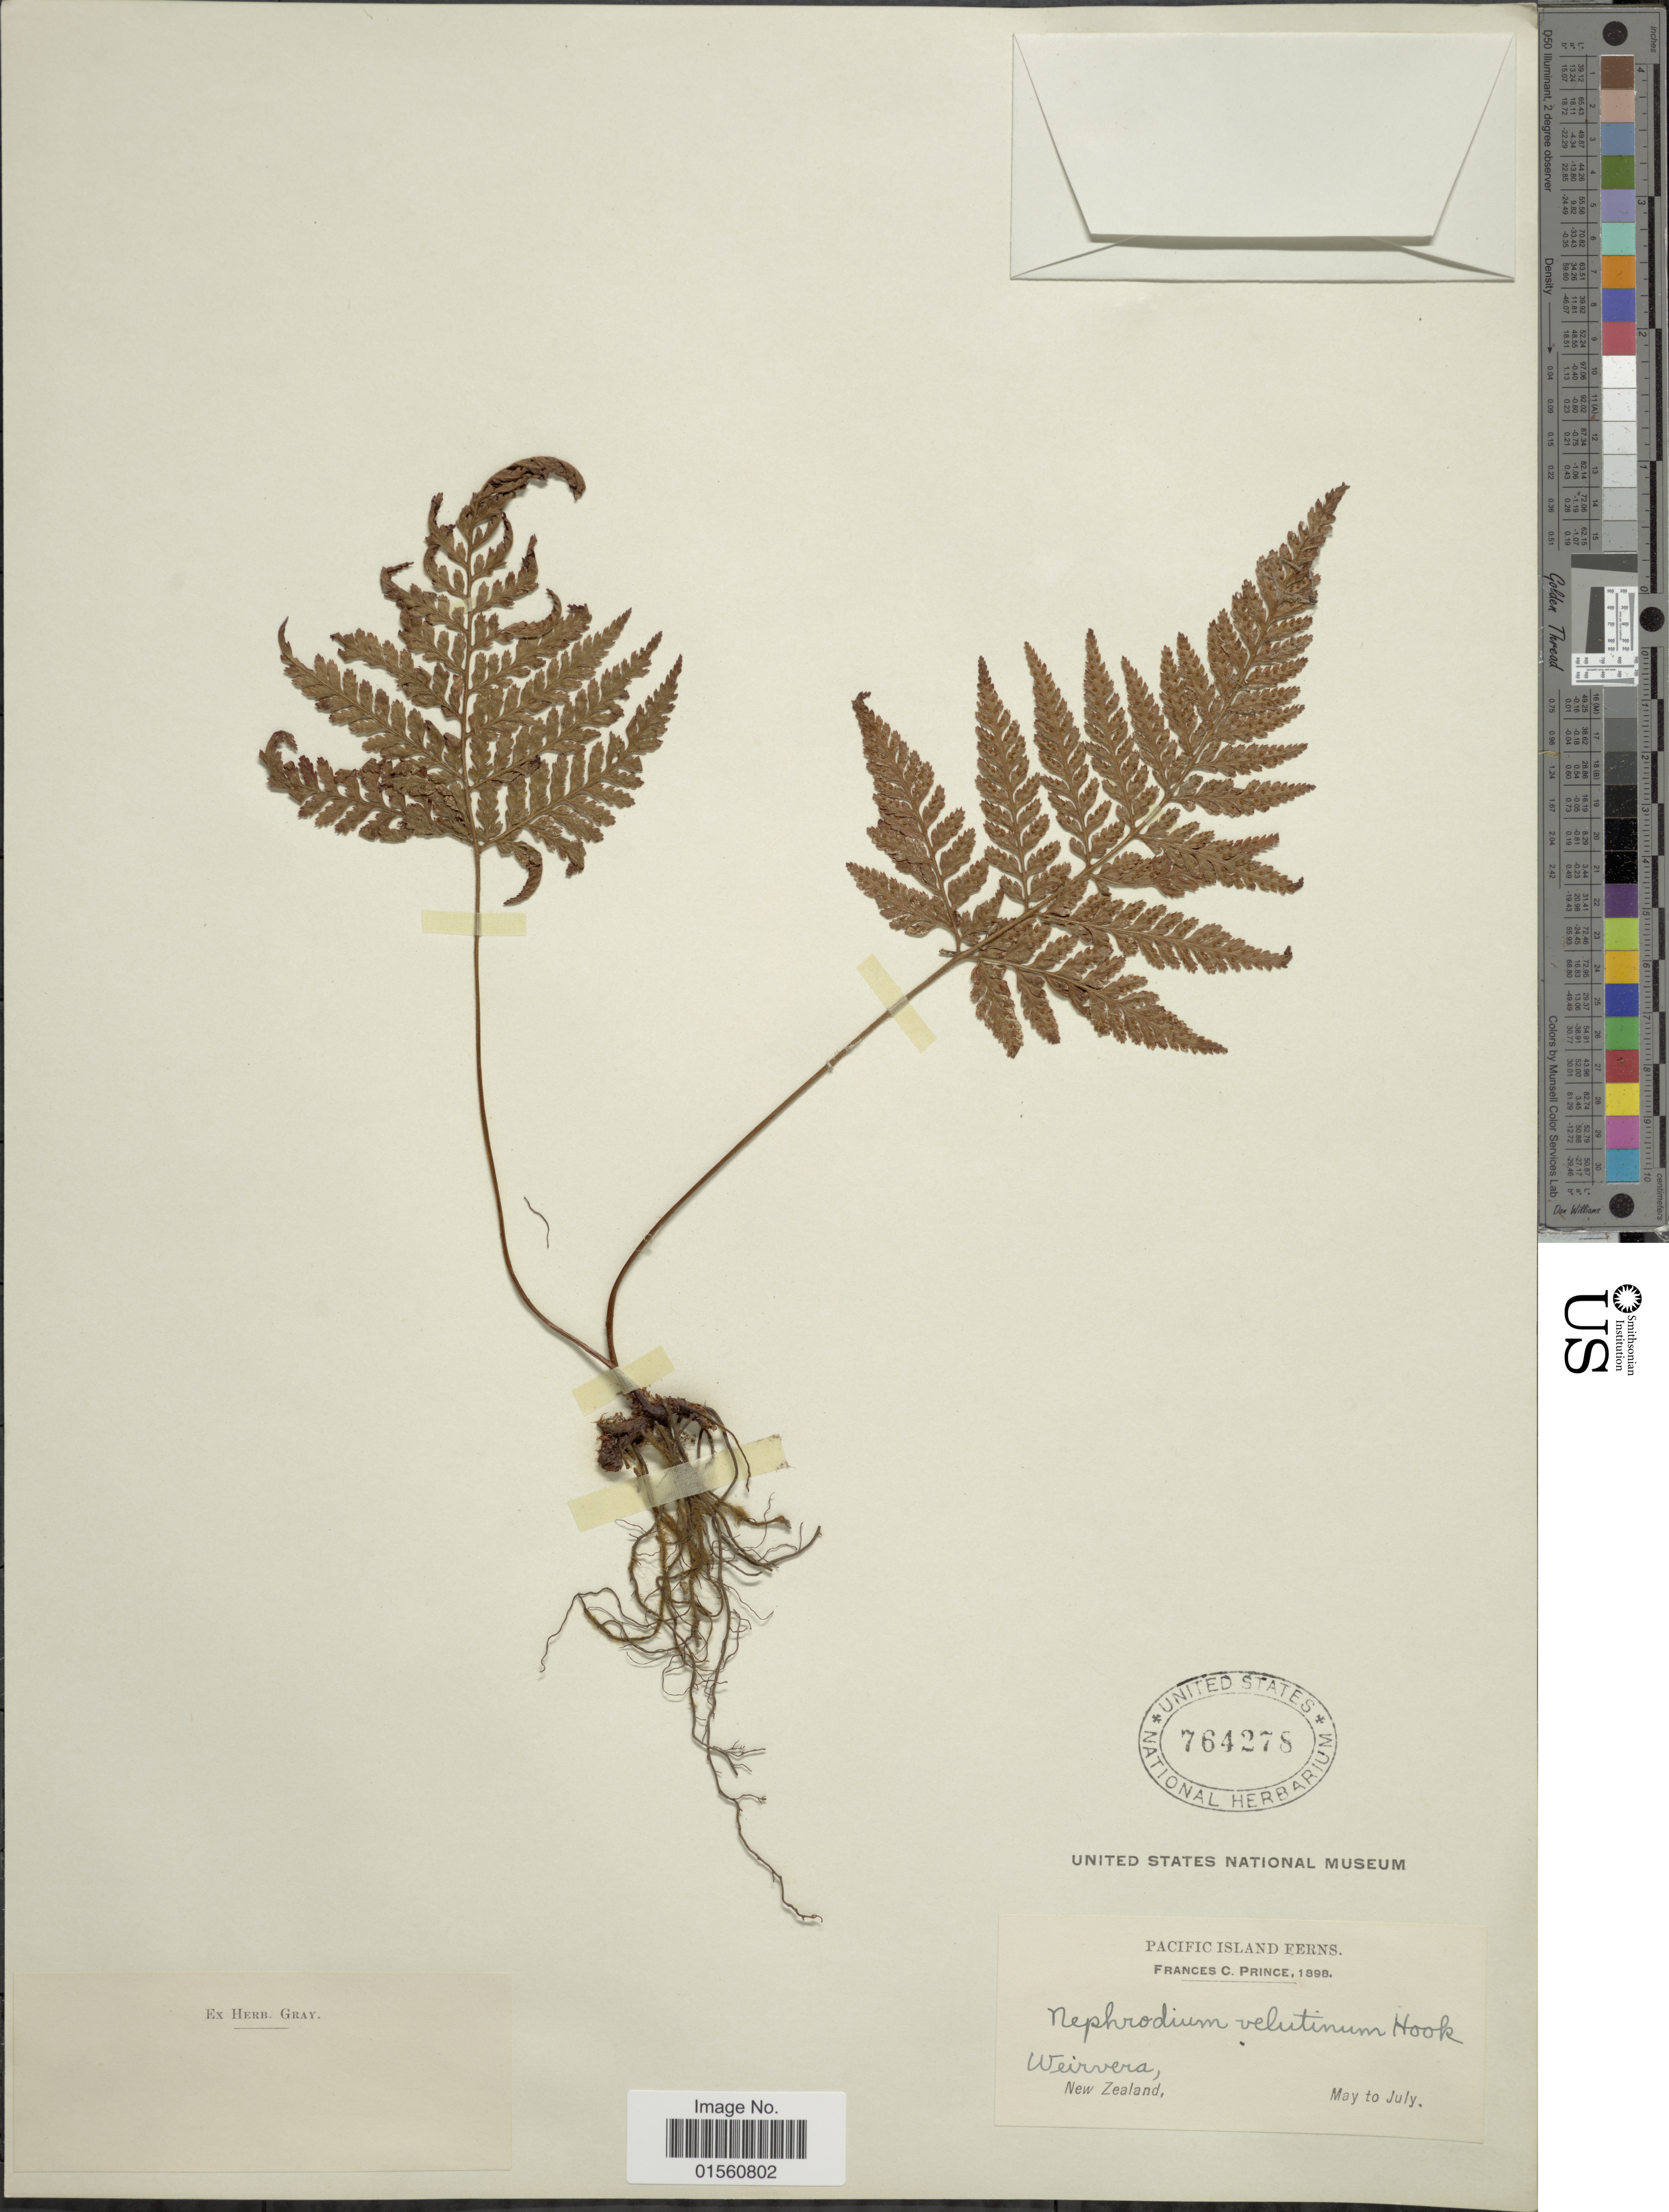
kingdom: Plantae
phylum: Tracheophyta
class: Polypodiopsida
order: Polypodiales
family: Dryopteridaceae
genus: Lastreopsis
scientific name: Lastreopsis velutina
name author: (A. Rich.) Tindale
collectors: F. Prince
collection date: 1898-05/1898-07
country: New Zealand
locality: Pacific Island, Weirvera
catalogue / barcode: US 764278